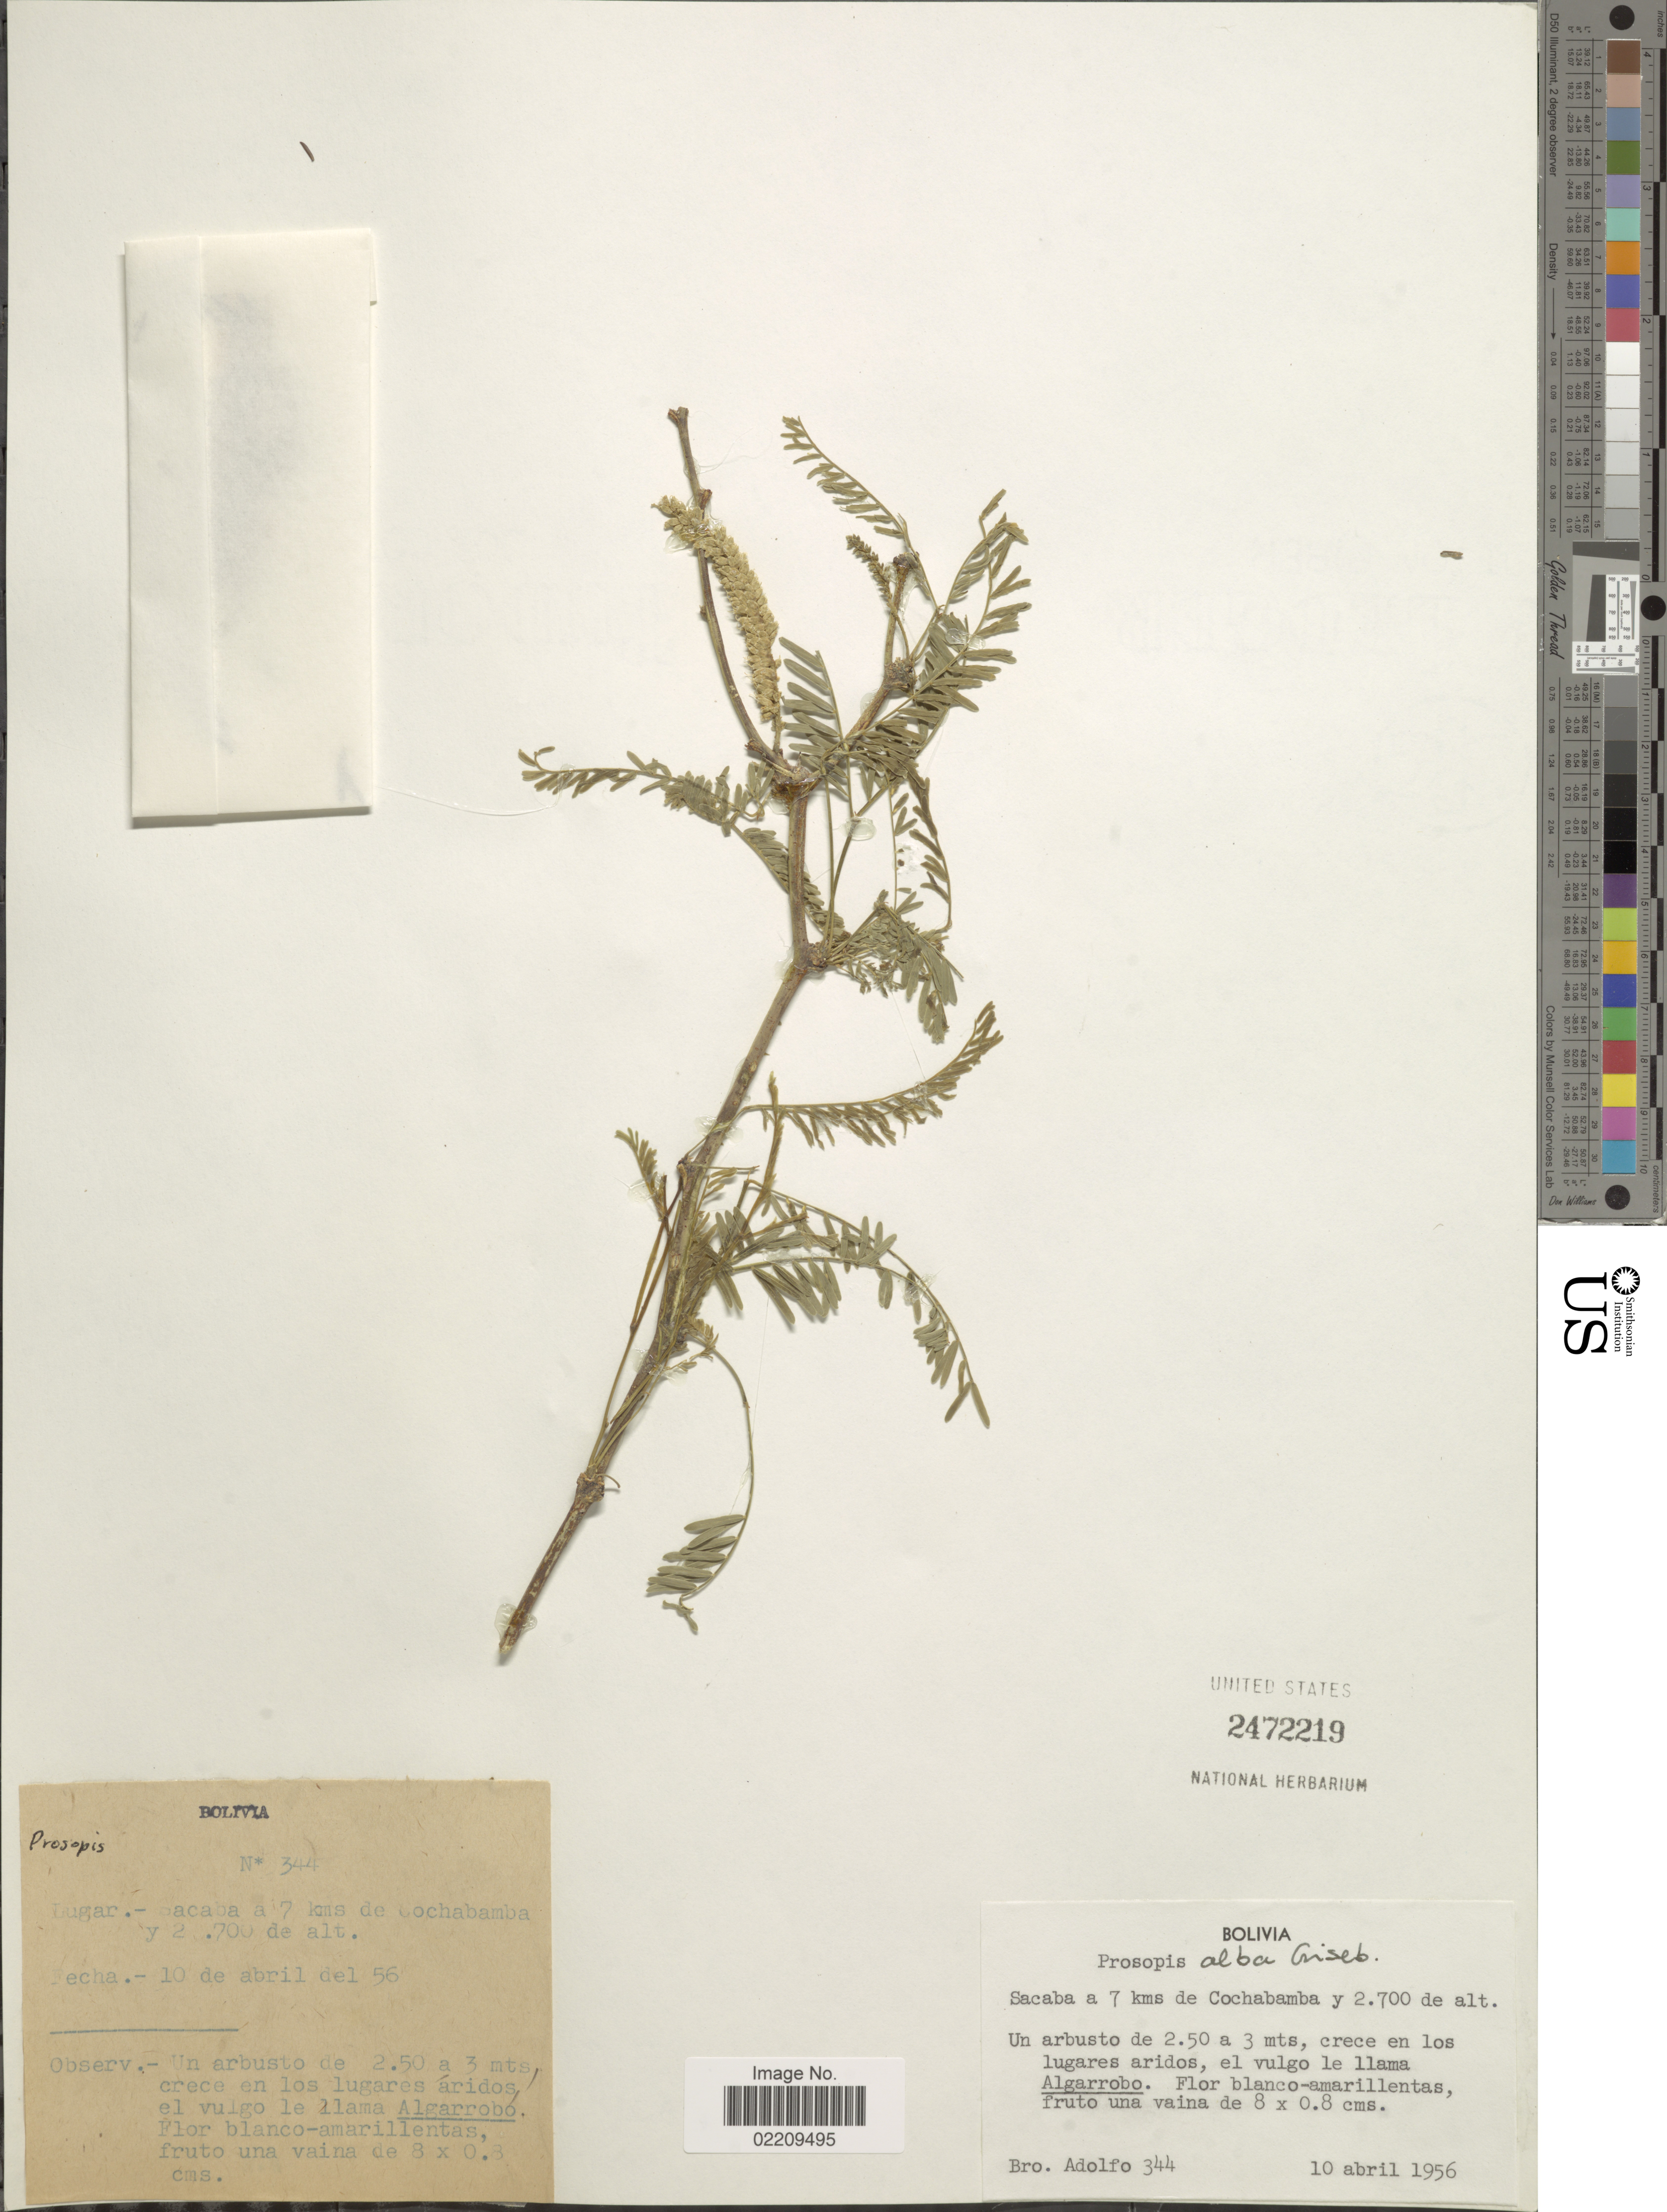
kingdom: Plantae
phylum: Tracheophyta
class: Magnoliopsida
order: Fabales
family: Fabaceae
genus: Neltuma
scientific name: Neltuma alba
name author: (Griseb.) C. E. Hughes & G.P. Lewis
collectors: Bro. Adolfo M.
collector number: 344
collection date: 1956-04-10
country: Bolivia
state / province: Cochabamba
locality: Sabaca a 7 kms de Cochabamba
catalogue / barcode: US 2472219